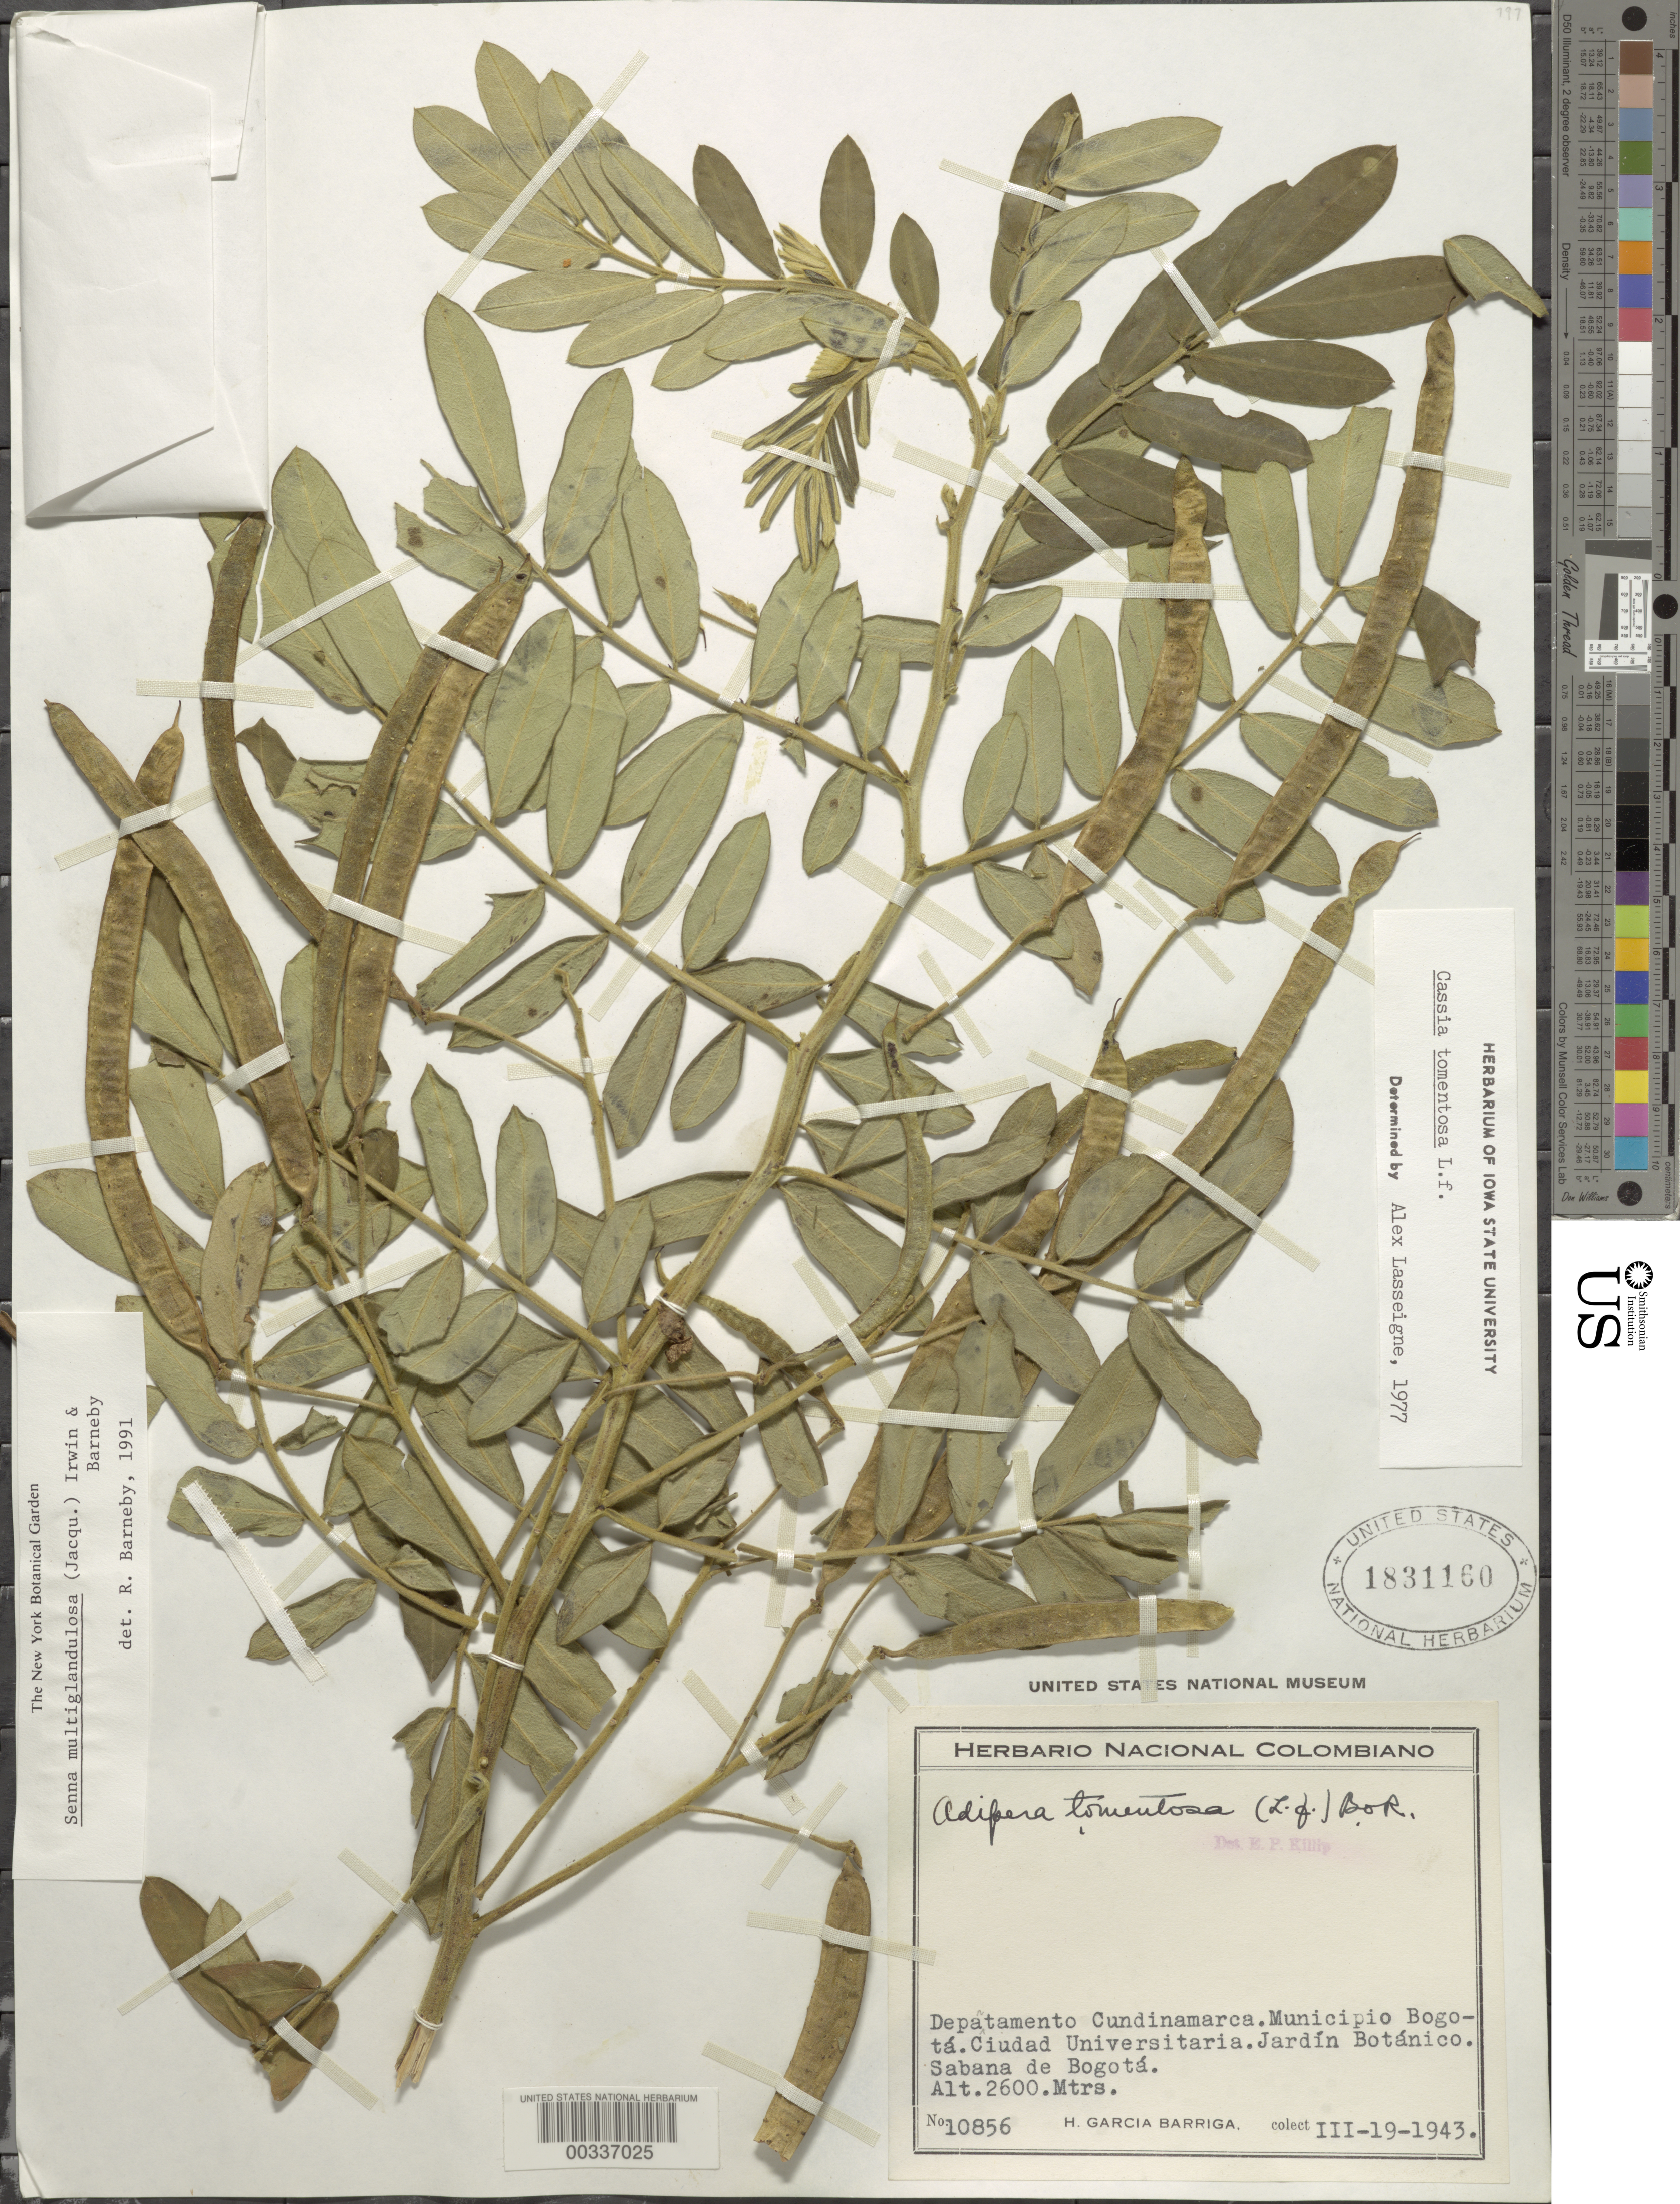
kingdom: Plantae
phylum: Tracheophyta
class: Magnoliopsida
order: Fabales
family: Fabaceae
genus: Senna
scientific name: Senna multiglandulosa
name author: (Jacq.) H.S. Irwin & Barneby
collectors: H. García Barriga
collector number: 10856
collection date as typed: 19 Mar 1943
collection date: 1943-03-19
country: Colombia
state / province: Bogota D.C.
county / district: Bogotá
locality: Ciudad Universitaria; Jardin Botanico; Sabana de Bogota. [department originally recorded as Cundinamarca.]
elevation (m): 2600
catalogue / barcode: US 1831160